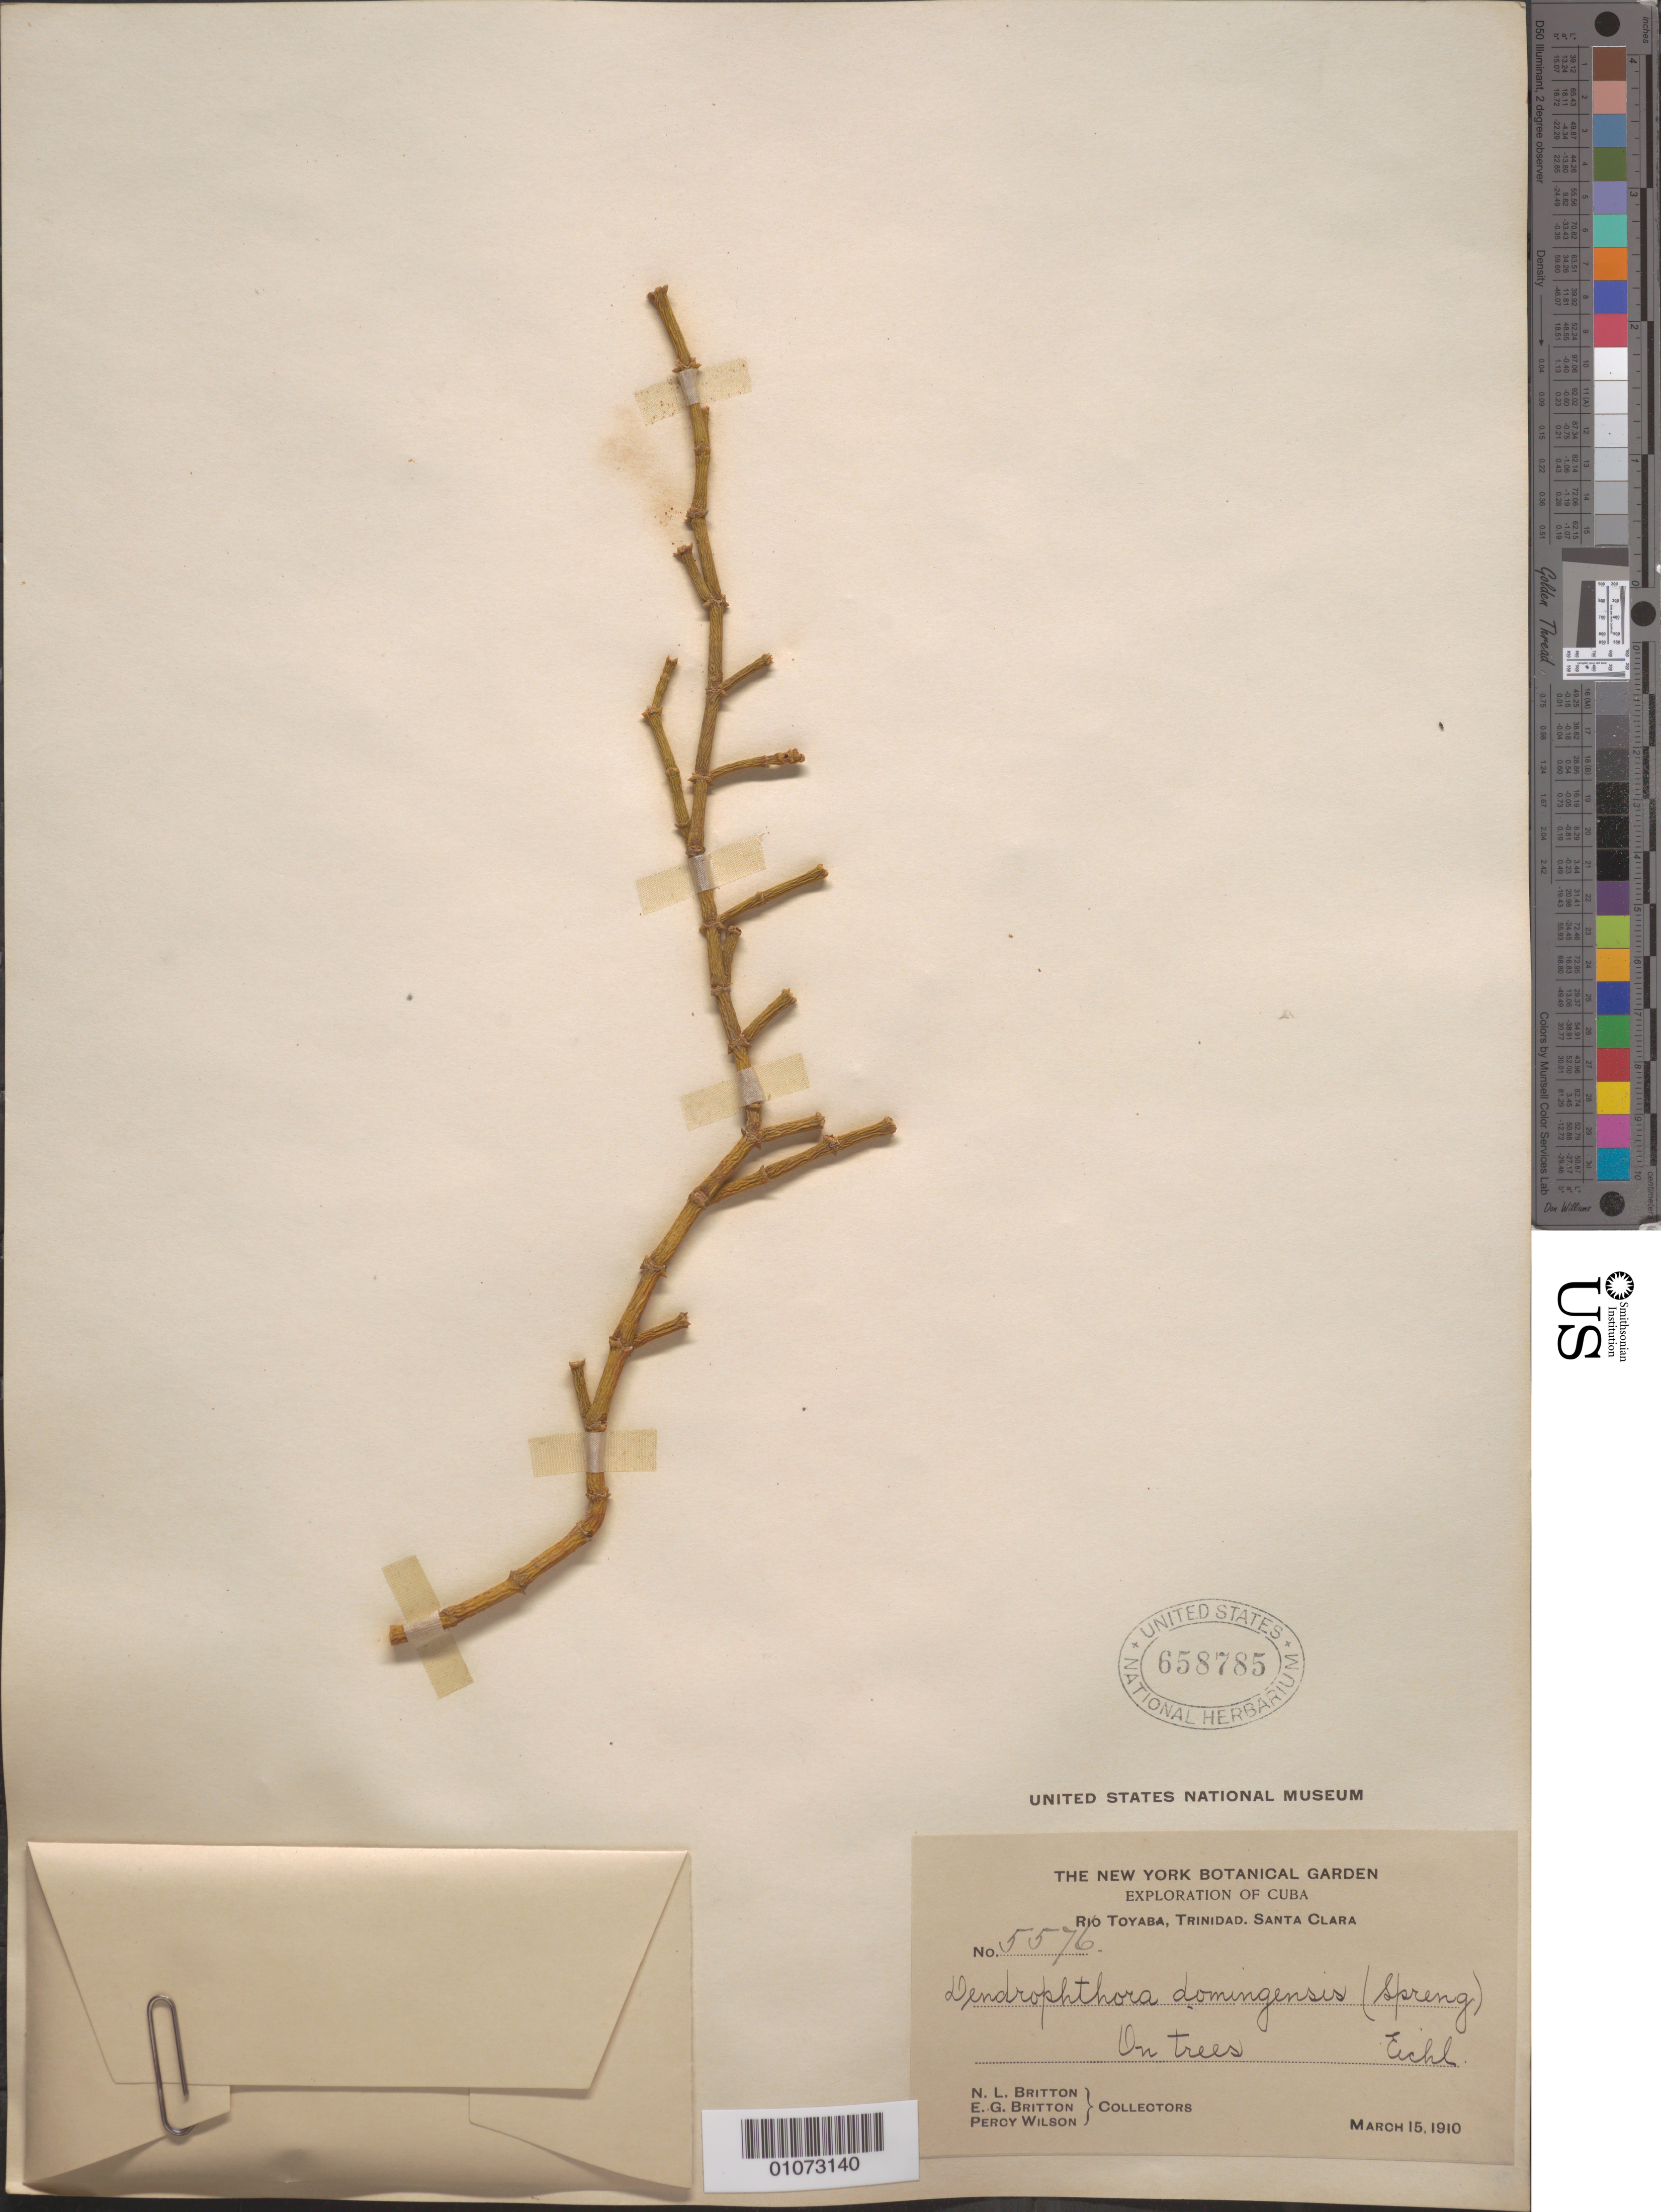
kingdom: Plantae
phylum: Tracheophyta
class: Magnoliopsida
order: Santalales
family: Viscaceae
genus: Dendrophthora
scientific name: Dendrophthora domingensis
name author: (Spreng.) Eichler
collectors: E. G. Britton, N. Britton & P. Wilson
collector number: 5576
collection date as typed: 15 Mar 1910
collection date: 1910-03-15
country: Cuba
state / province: Villa Clara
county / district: Santa Clara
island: Cuba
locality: Rio Toyaba, Trinidad, Santa Clara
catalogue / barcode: US 658785